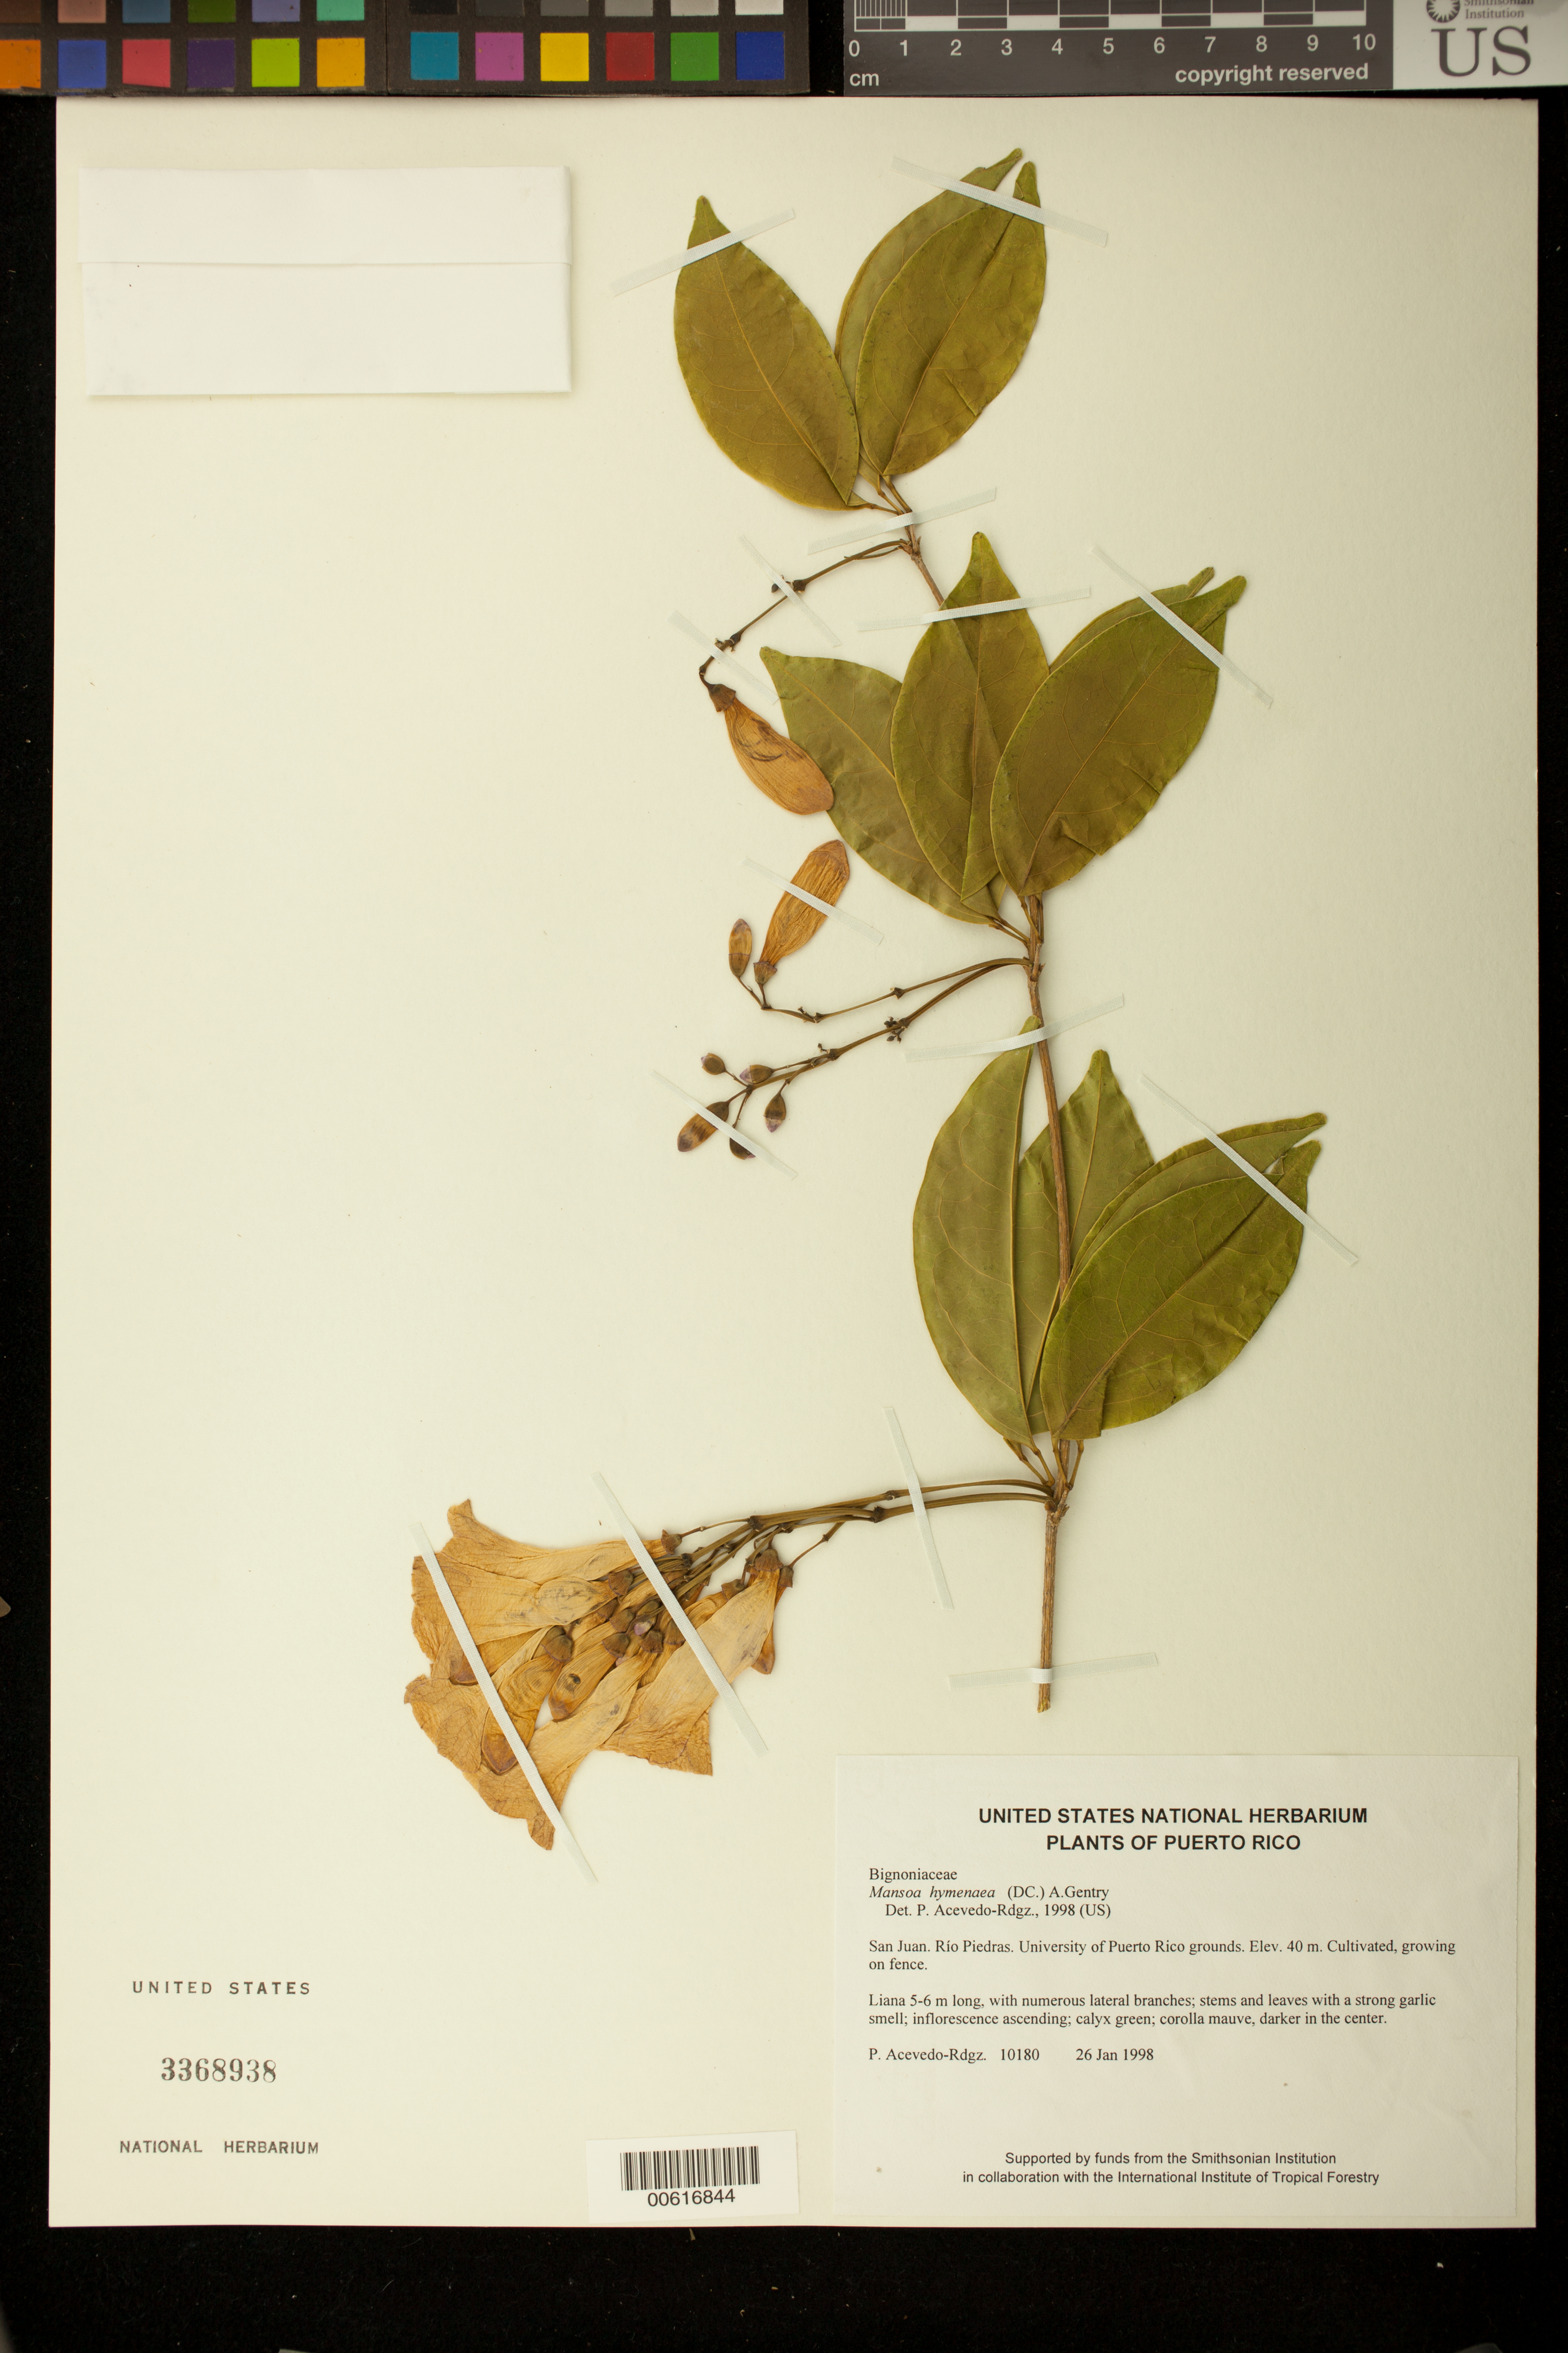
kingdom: Plantae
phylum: Tracheophyta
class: Magnoliopsida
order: Lamiales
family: Bignoniaceae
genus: Mansoa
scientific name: Mansoa hymenaea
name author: (DC.) A.H. Gentry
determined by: Acevedo-Rodríguez, P., (BOT), Smithsonian Institution - National Museum of Natural History (UNITED STATES)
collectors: P. Acevedo-Rodr.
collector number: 10180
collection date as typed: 26 Jan 1998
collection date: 1998-01-26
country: Puerto Rico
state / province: San Juan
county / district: Río Piedras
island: Puerto Rico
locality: Río Piedras; University of Puerto Rico grounds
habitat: Cultivated, growing on fence.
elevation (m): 40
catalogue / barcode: US 3368938